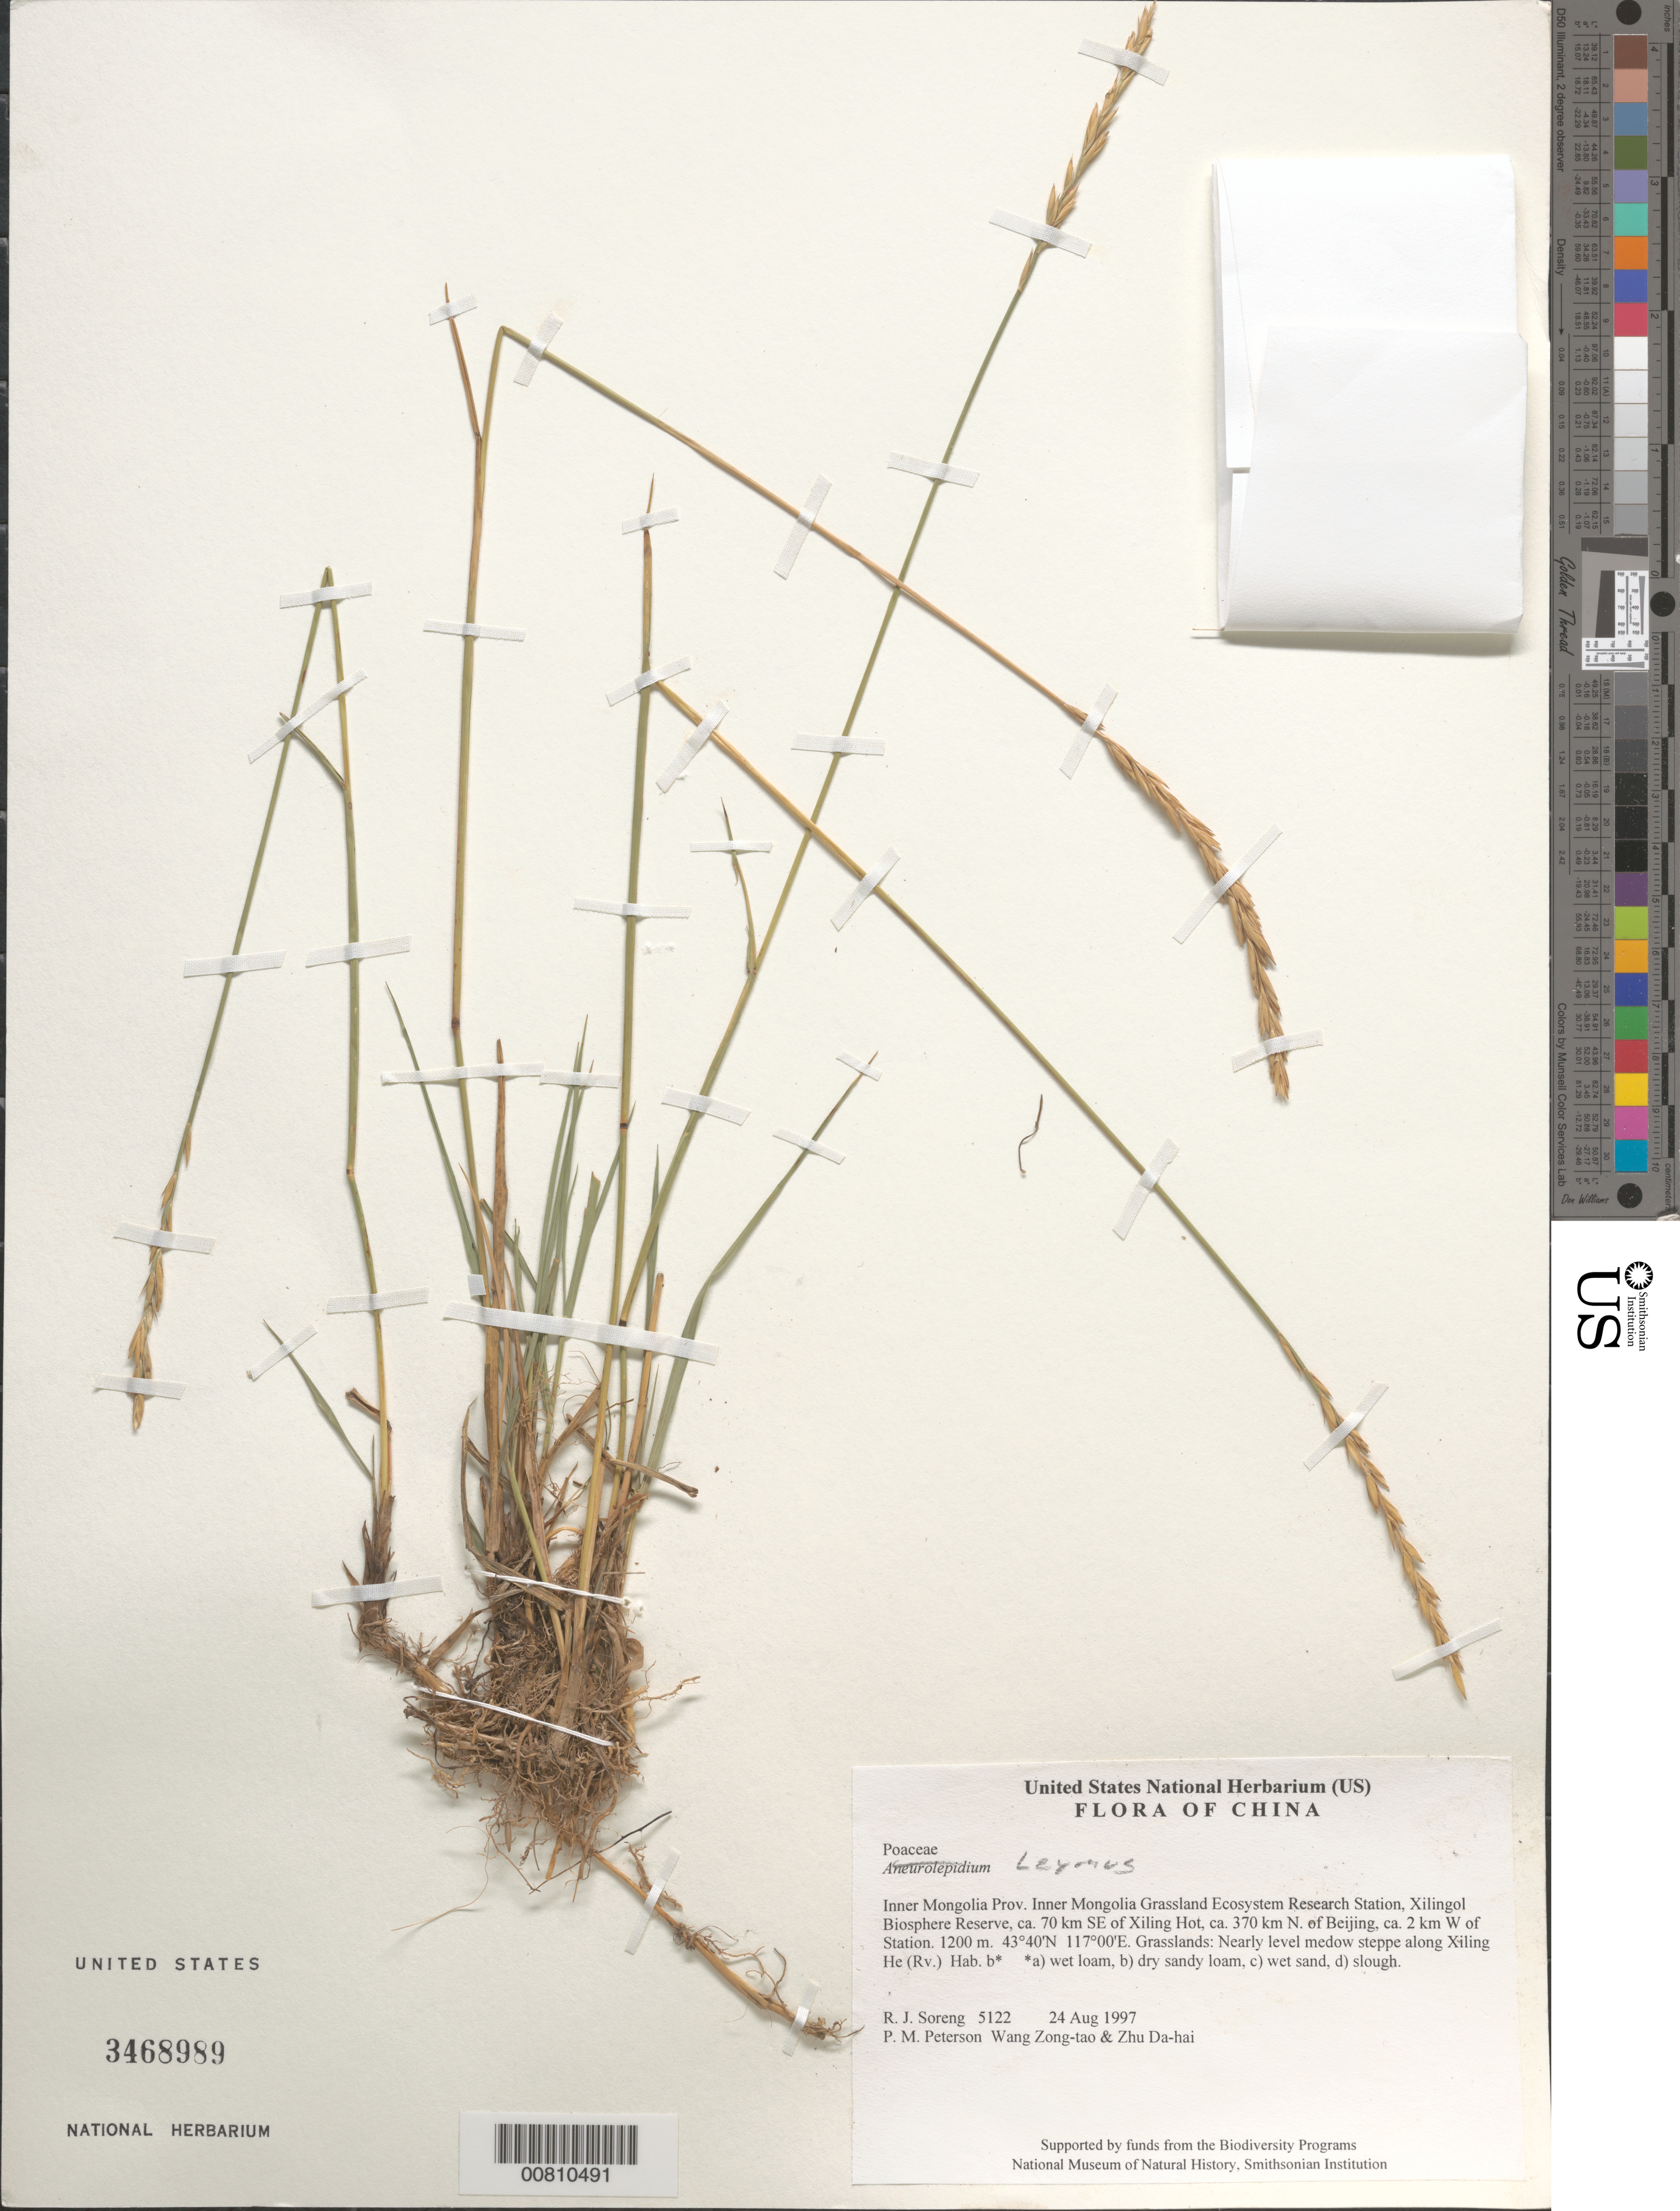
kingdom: Plantae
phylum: Tracheophyta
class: Liliopsida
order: Poales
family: Poaceae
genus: Leymus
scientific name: Leymus sp.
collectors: R. J. Soreng, P. M. Peterson & Zhu Da-hai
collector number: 5122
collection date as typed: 24 Aug 1997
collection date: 1997-08-24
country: China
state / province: Nei Monggol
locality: Inner Mongolia Grassland Ecosystem Research Station, Xilingol Biosphere Reserve, ca. 70 km SE of Xiling Hot, ca. 370 km N. of Beijing, ca. 2 km W of Station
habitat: Grasslands: Nearly level medow steppe along Xiling He (Rv.) Hab. b* *a) wet loam, b) dry sandy loam, c) wet sand, d) slo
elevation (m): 1200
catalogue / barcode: US 3468989